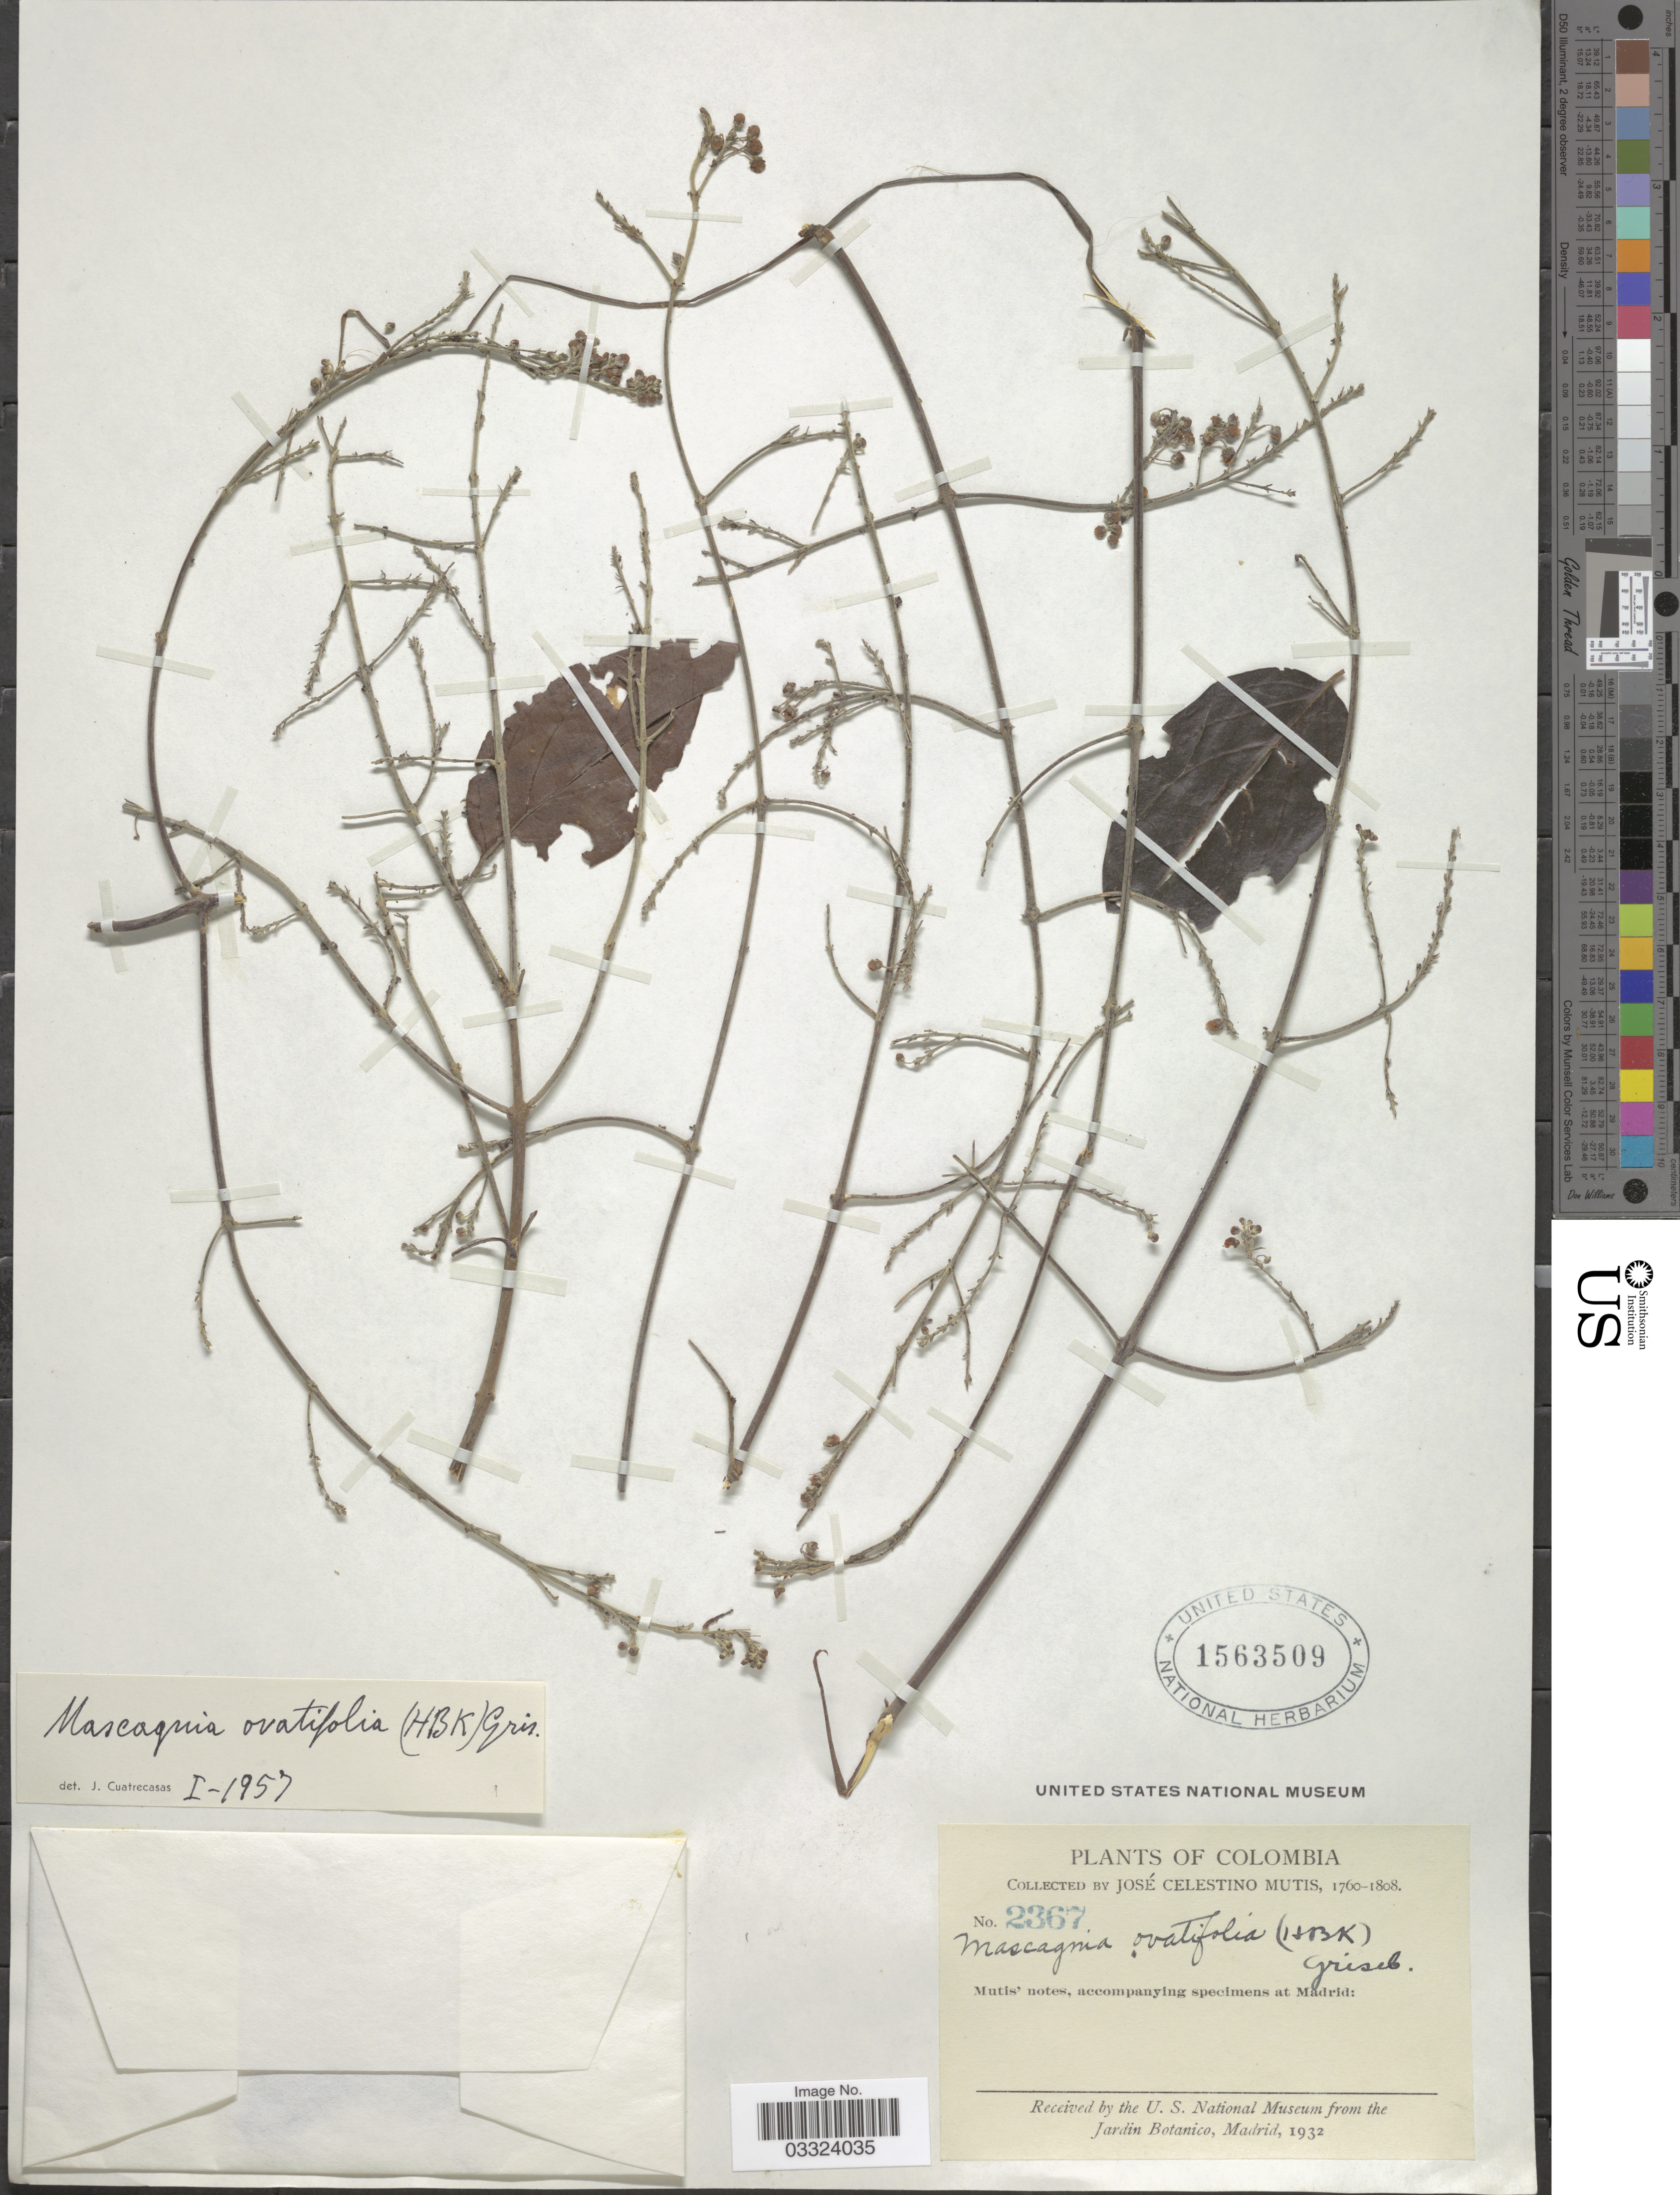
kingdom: Plantae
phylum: Tracheophyta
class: Magnoliopsida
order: Malpighiales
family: Malpighiaceae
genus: Mascagnia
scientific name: Mascagnia ovatifolia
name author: (Kunth) Griseb.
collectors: J. C. B. Mutis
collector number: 2367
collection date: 1760/1808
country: Colombia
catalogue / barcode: US 1563509